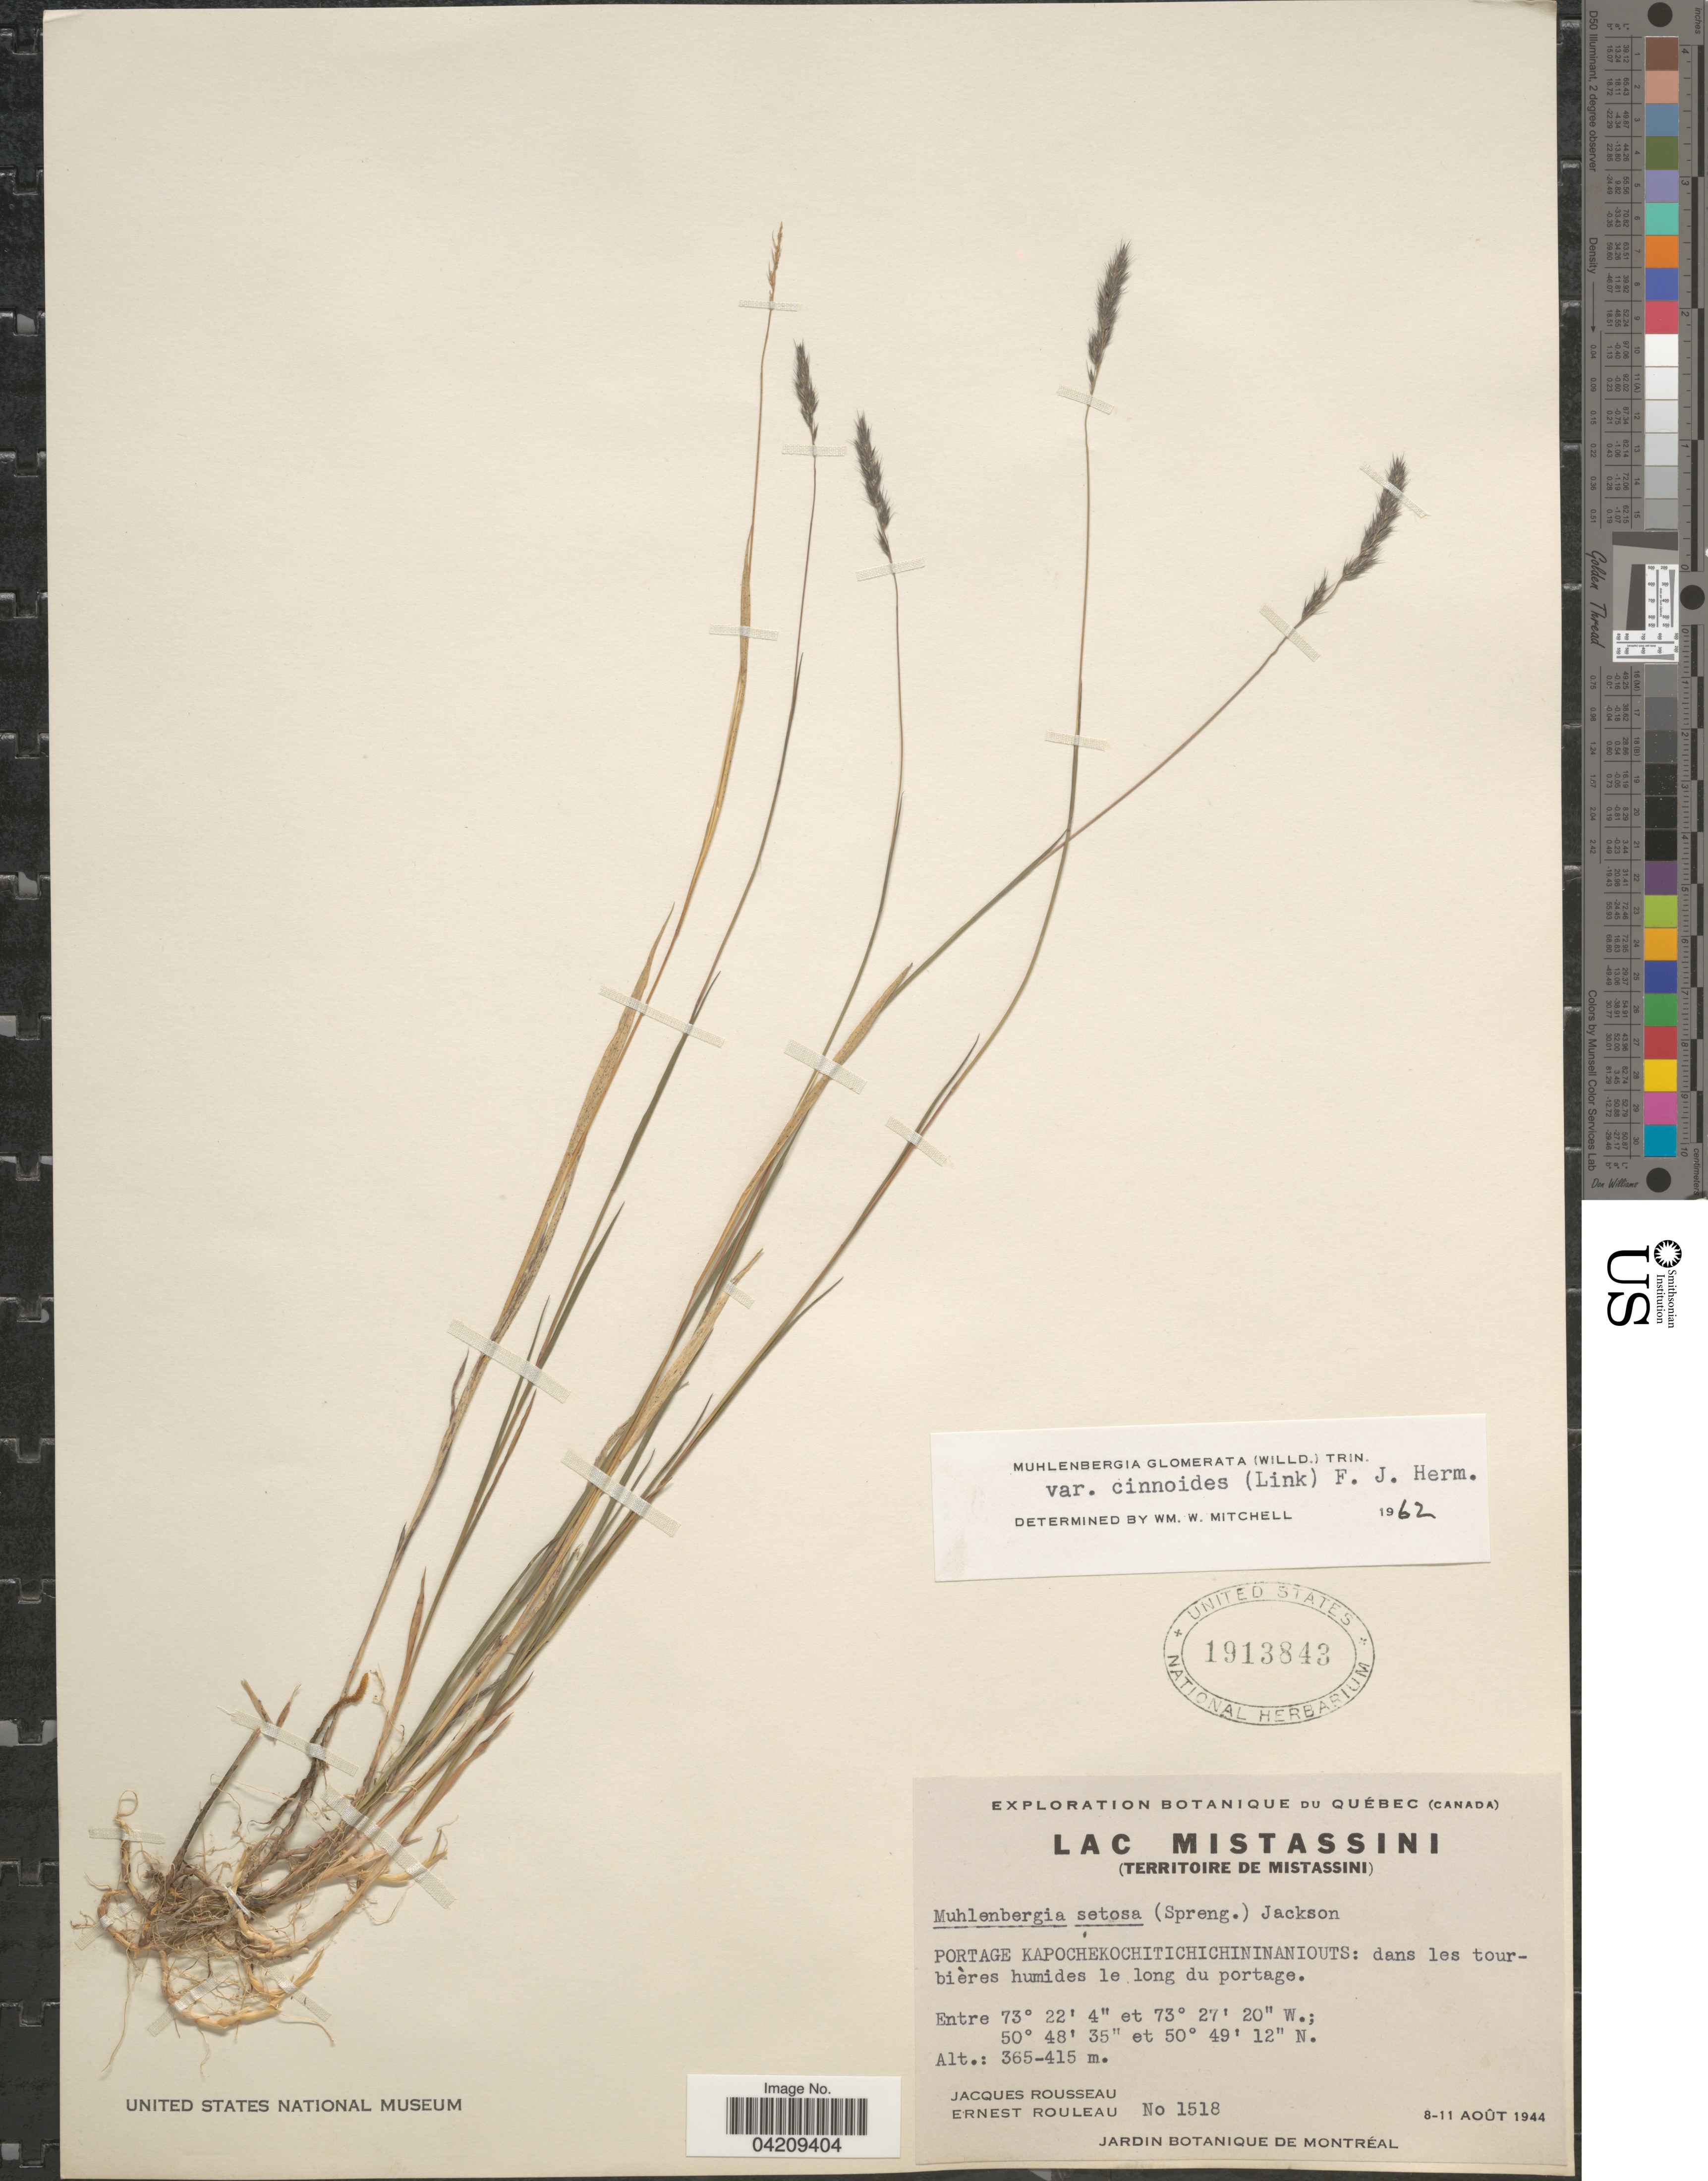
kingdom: Plantae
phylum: Tracheophyta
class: Liliopsida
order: Poales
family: Poaceae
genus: Muhlenbergia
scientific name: Muhlenbergia glomerata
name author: (Willd.) Trin.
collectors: J. Rousseau & J. Rouleau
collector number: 1518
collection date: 1944-08-08/1944-08-11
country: Canada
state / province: Quebec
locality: Exploration Botanique du Québec. Lac Mistassini (Territoire de Mistassini). Portage Kapochekochitichichininaniouts: dans les tourbières humides le long du portage.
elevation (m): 365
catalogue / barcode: US 1913843